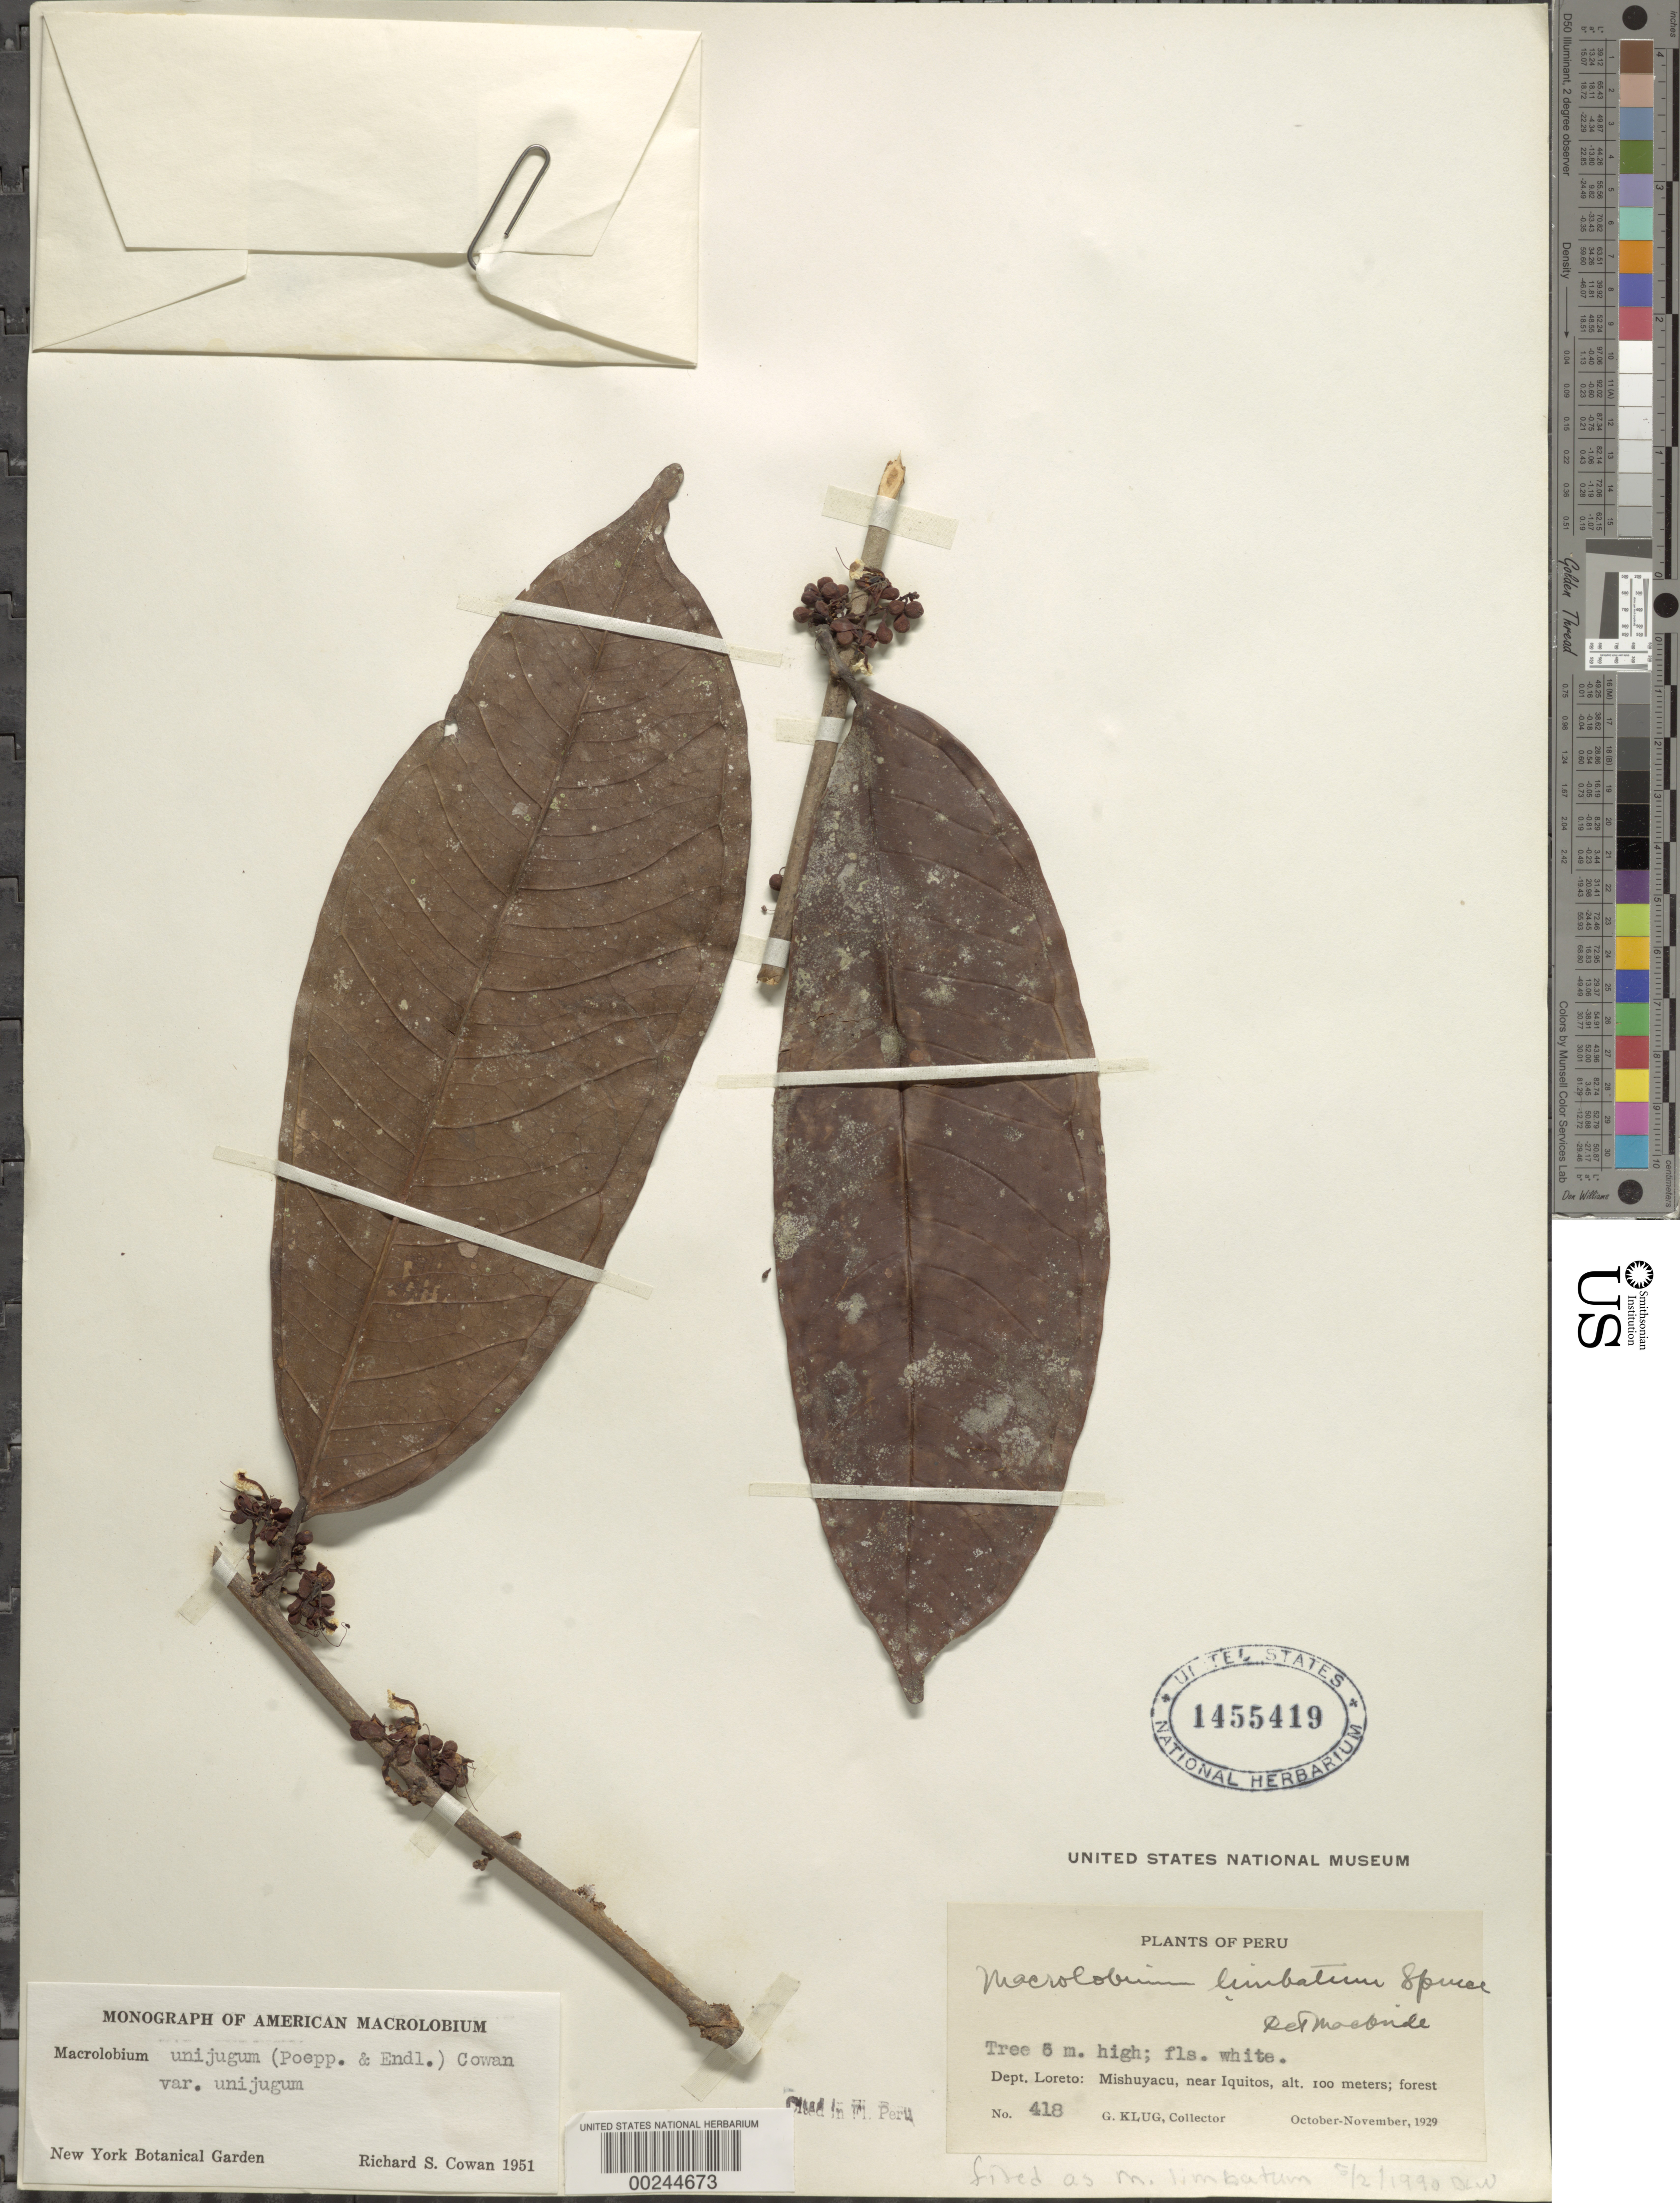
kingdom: Plantae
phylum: Tracheophyta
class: Magnoliopsida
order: Fabales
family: Fabaceae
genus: Macrolobium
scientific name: Macrolobium limbatum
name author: Spruce ex Benth.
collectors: G. Klug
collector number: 418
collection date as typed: Oct 1929 to -- Nov 1929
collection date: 1929-10/1929-11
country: Peru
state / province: Loreto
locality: Mishuyacu, near Iquitos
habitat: Forest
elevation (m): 5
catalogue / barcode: US 1455419